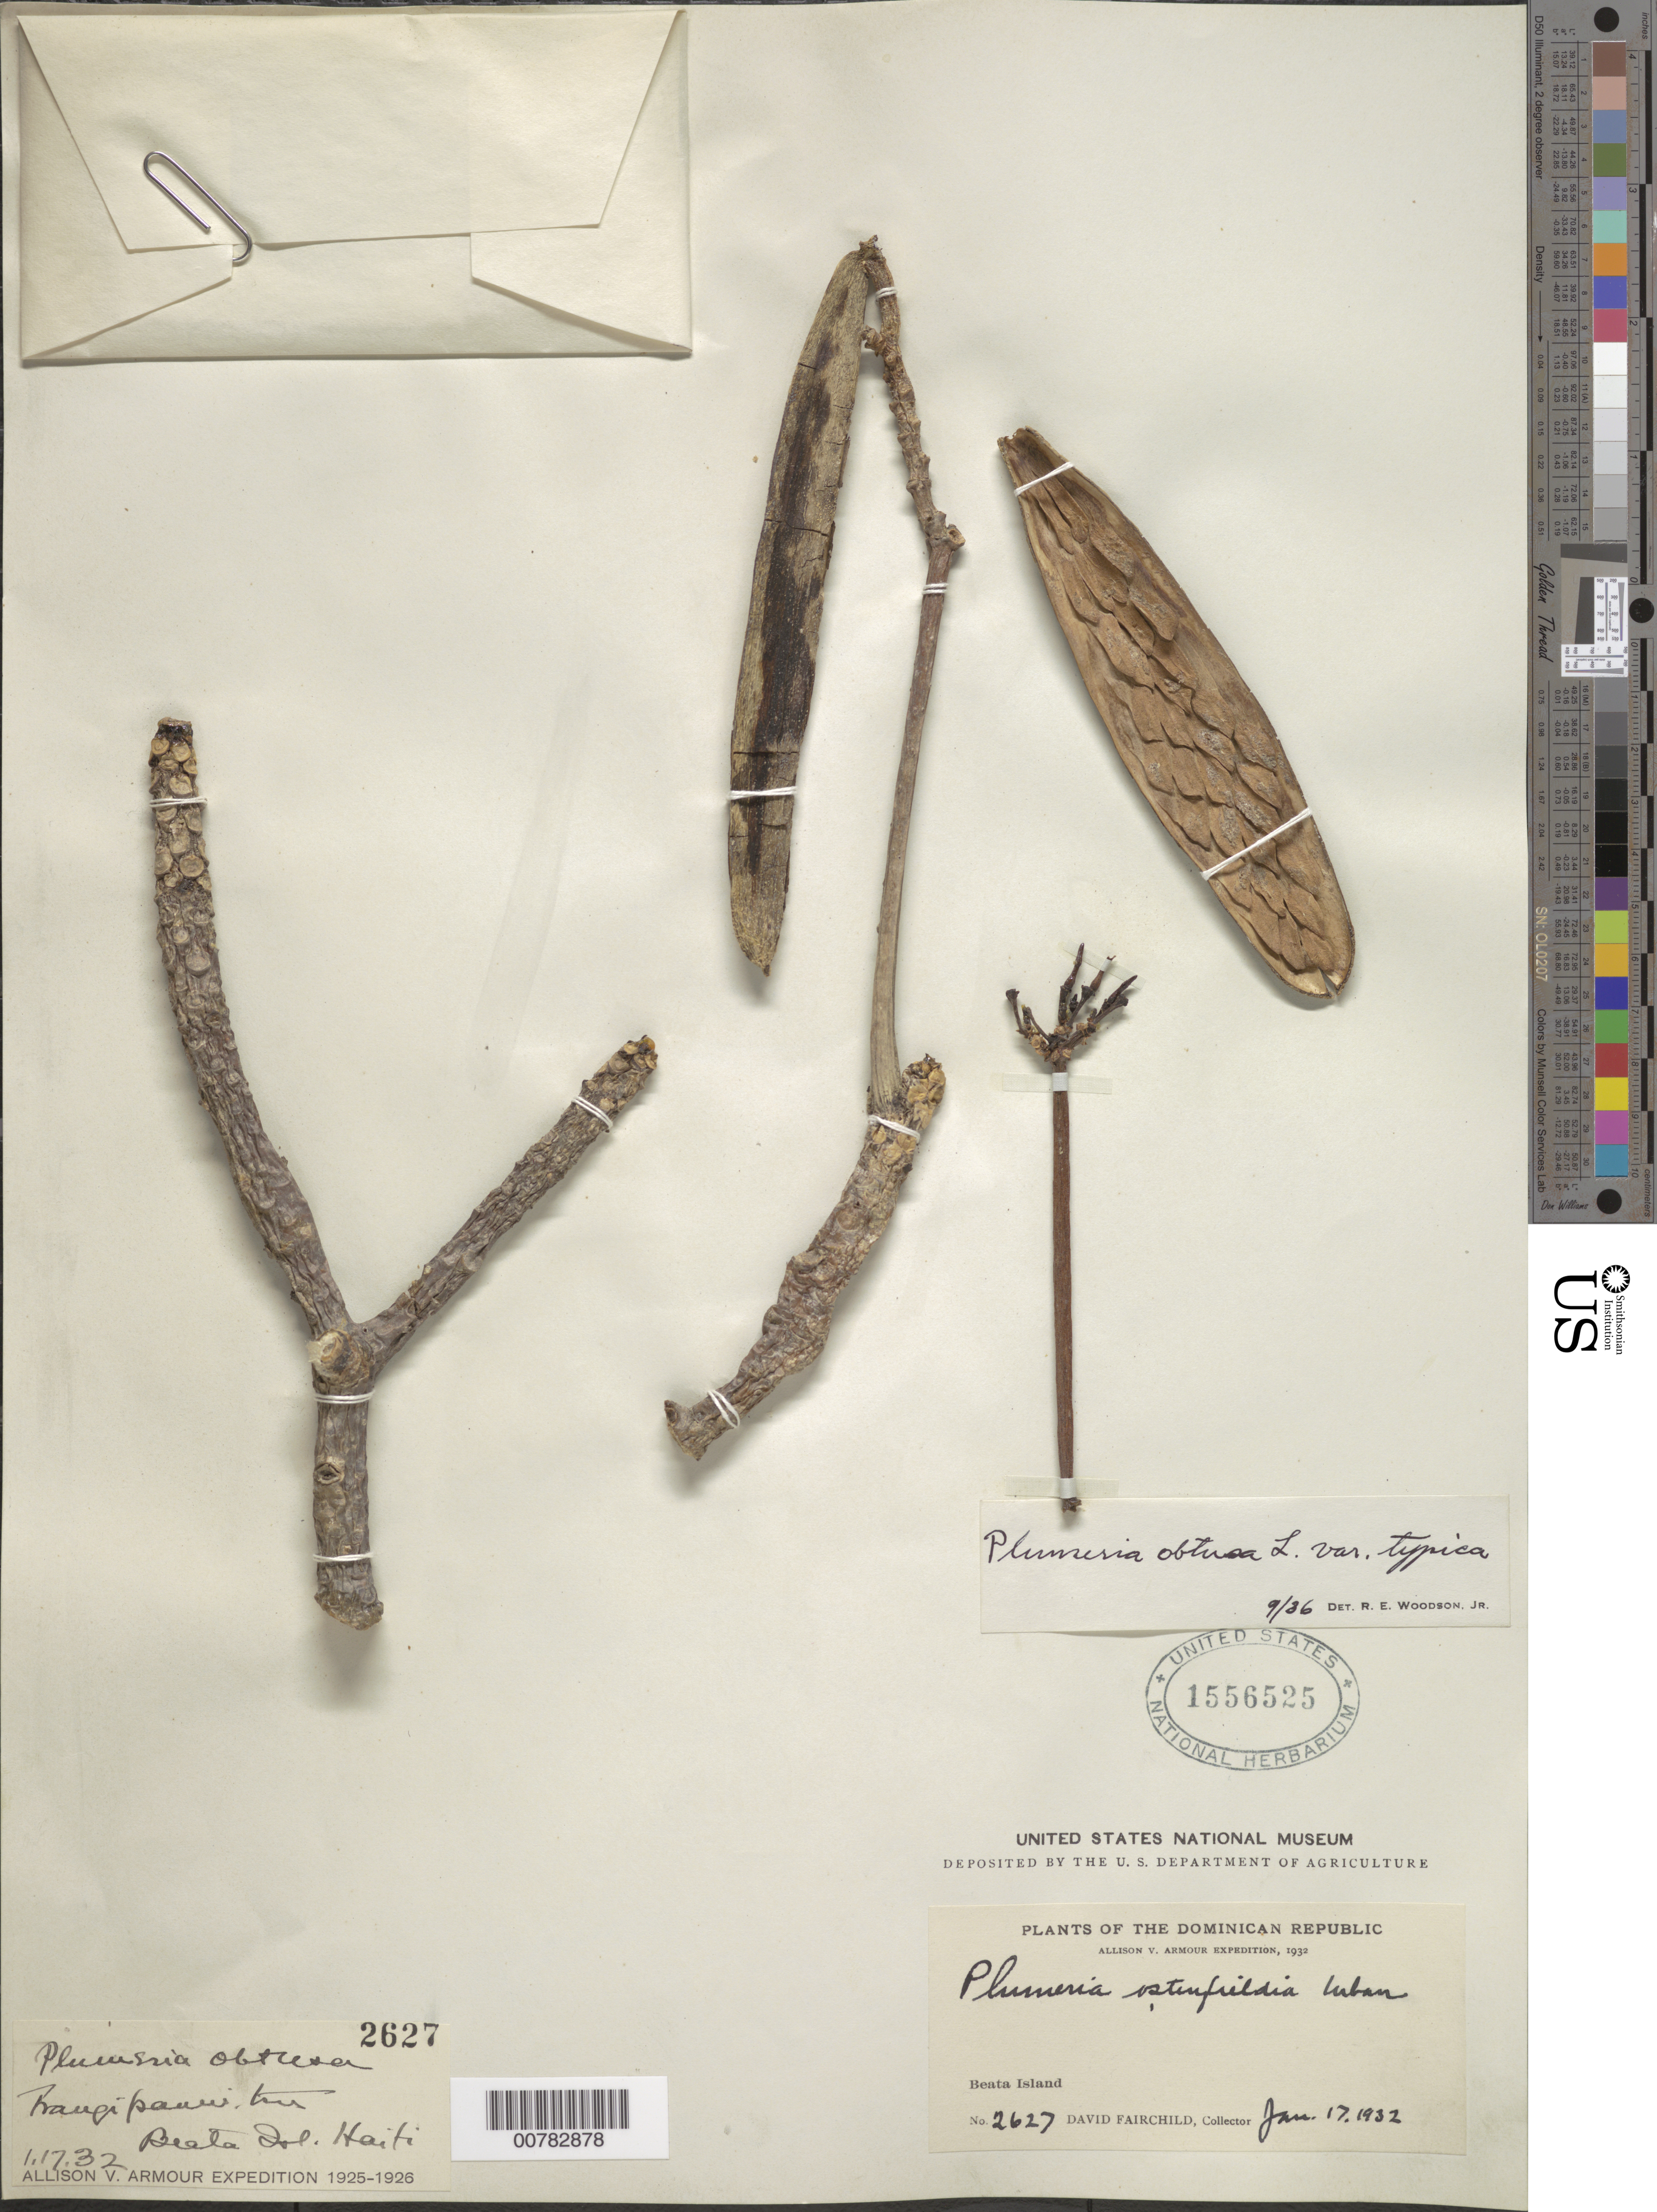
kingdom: Plantae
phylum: Tracheophyta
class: Magnoliopsida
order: Gentianales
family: Apocynaceae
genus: Plumeria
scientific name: Plumeria obtusa var. typica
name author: Woodson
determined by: Woodson, R. E., Jr.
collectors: D. Fairchild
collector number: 2627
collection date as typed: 17 Jan 1932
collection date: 1932-01-17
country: Haiti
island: Hispaniola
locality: Beata Island.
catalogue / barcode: US 1556525